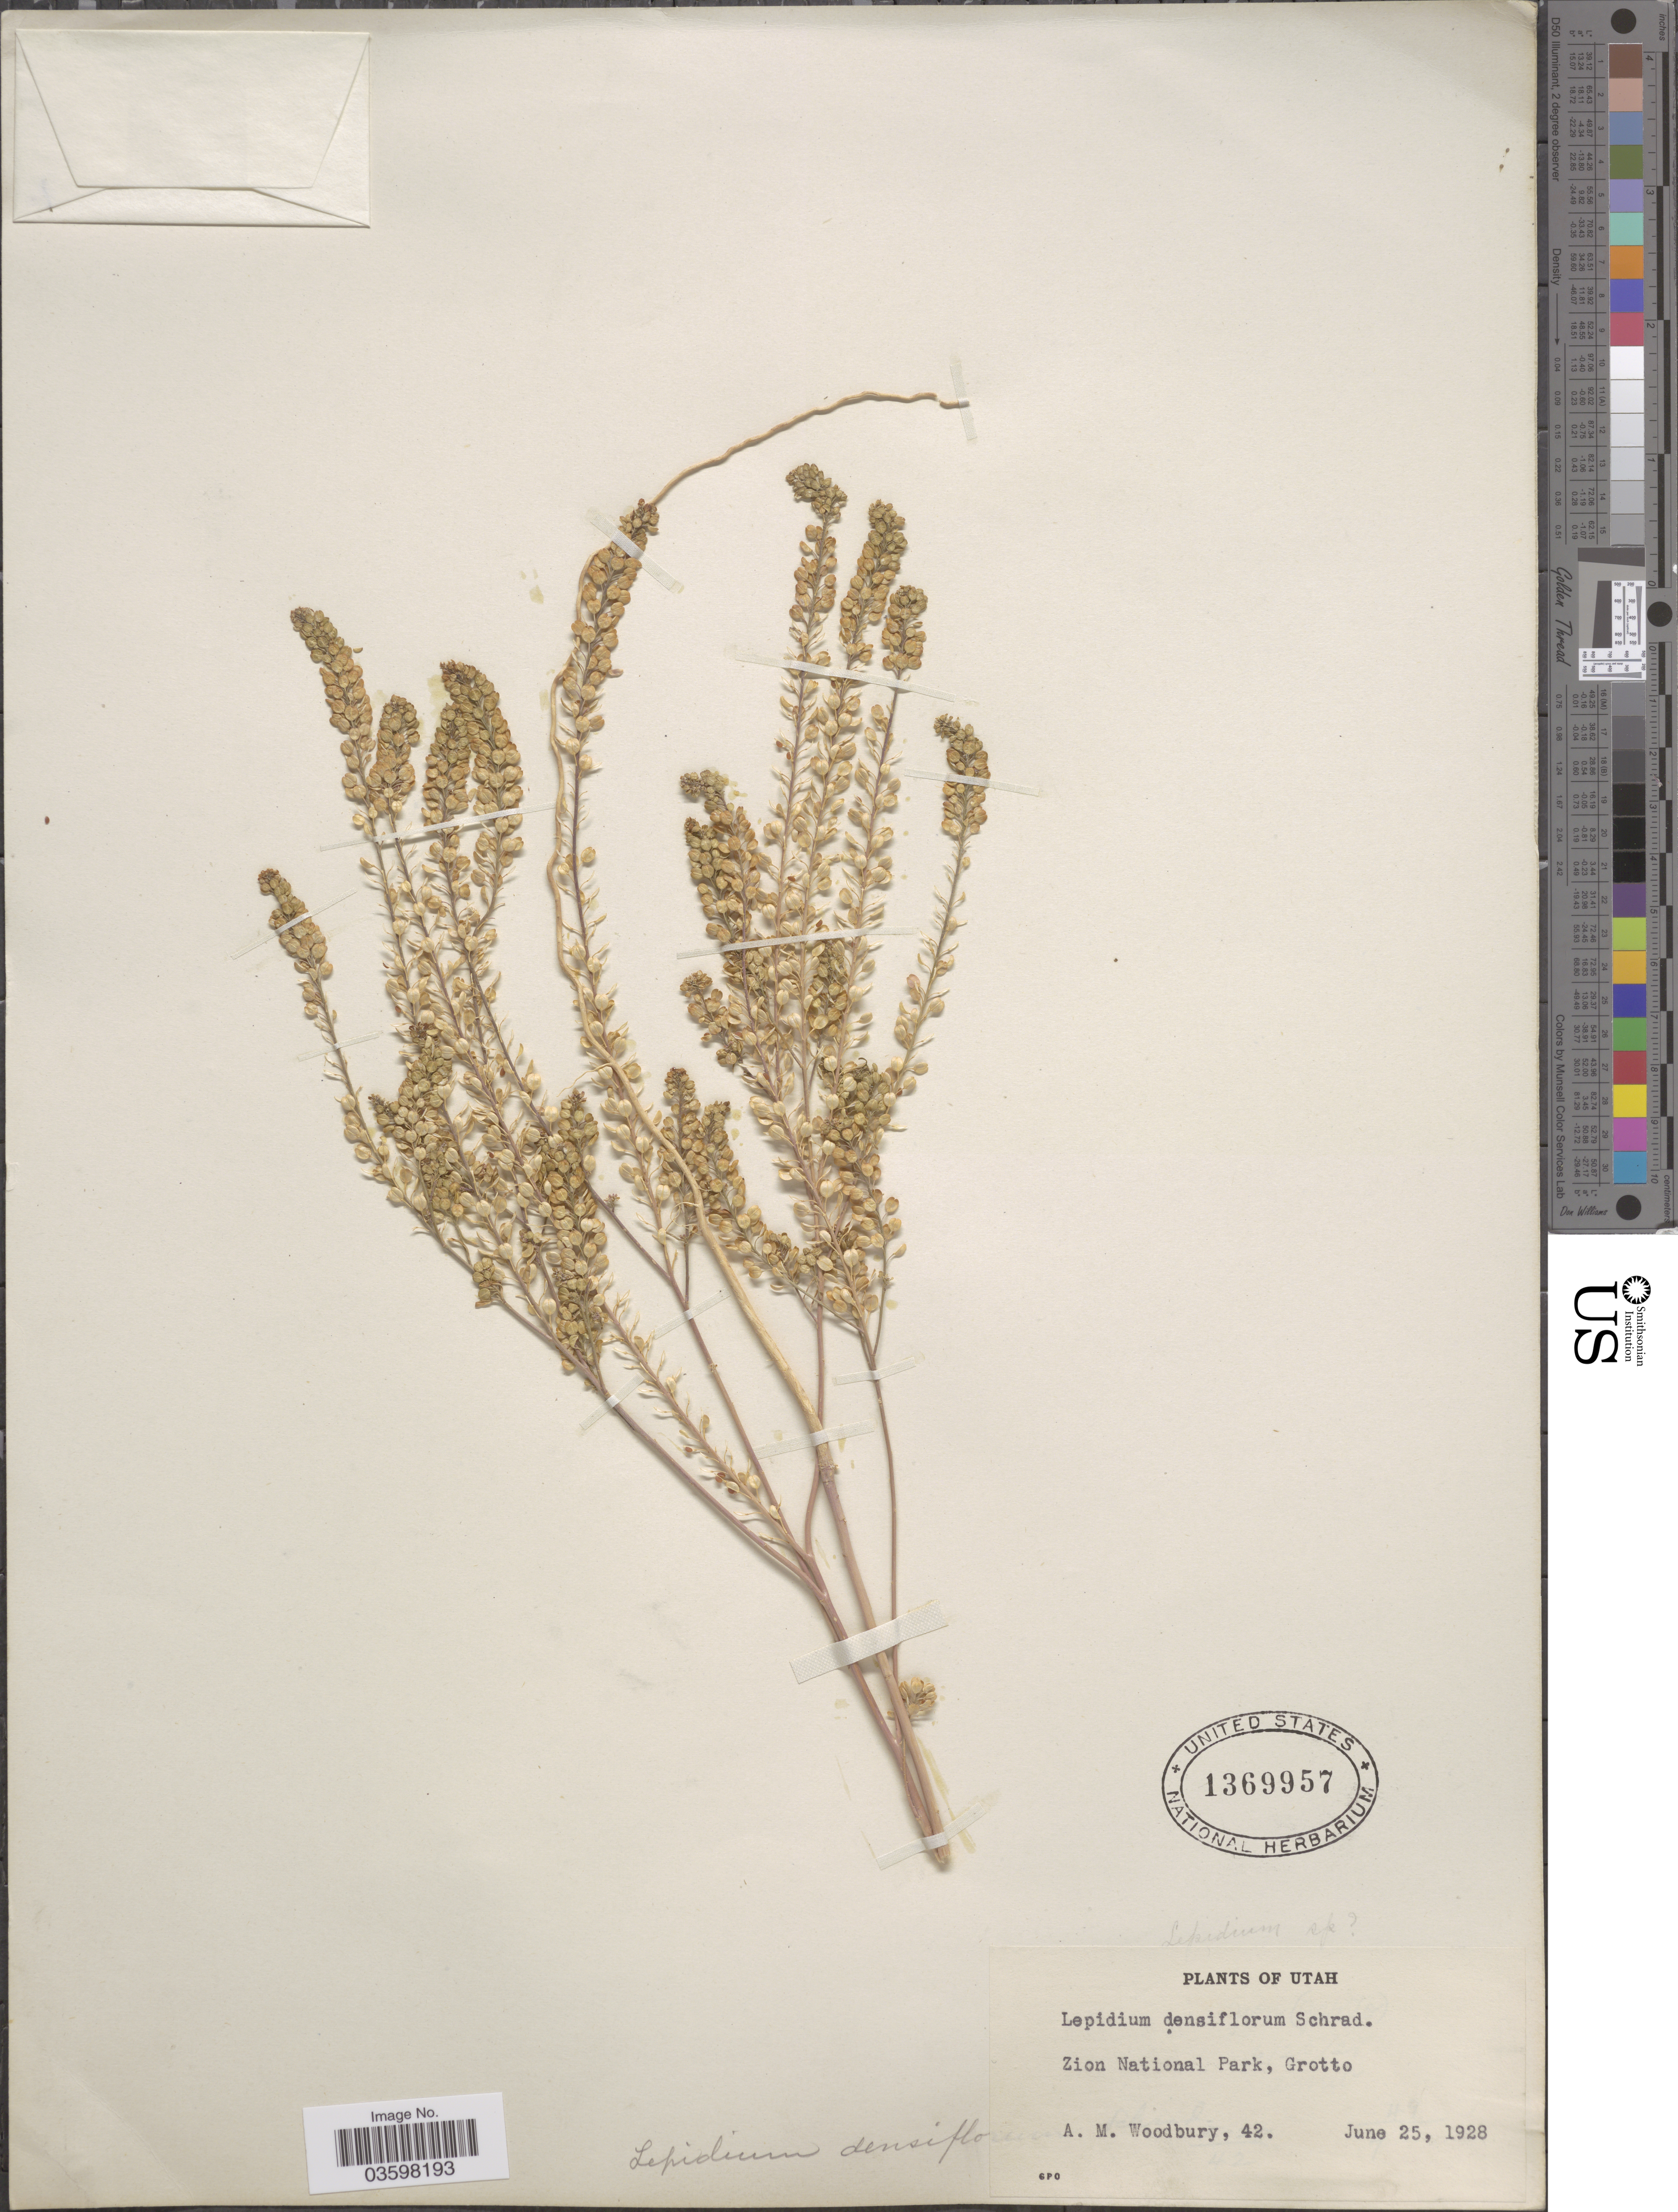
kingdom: Plantae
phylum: Tracheophyta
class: Magnoliopsida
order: Brassicales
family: Brassicaceae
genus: Lepidium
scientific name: Lepidium densiflorum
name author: Schrad.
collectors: A. M. Woodbury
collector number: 42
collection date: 1928-06-25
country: United States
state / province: Utah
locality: Zion National Park, Grotto.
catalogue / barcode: US 1369957